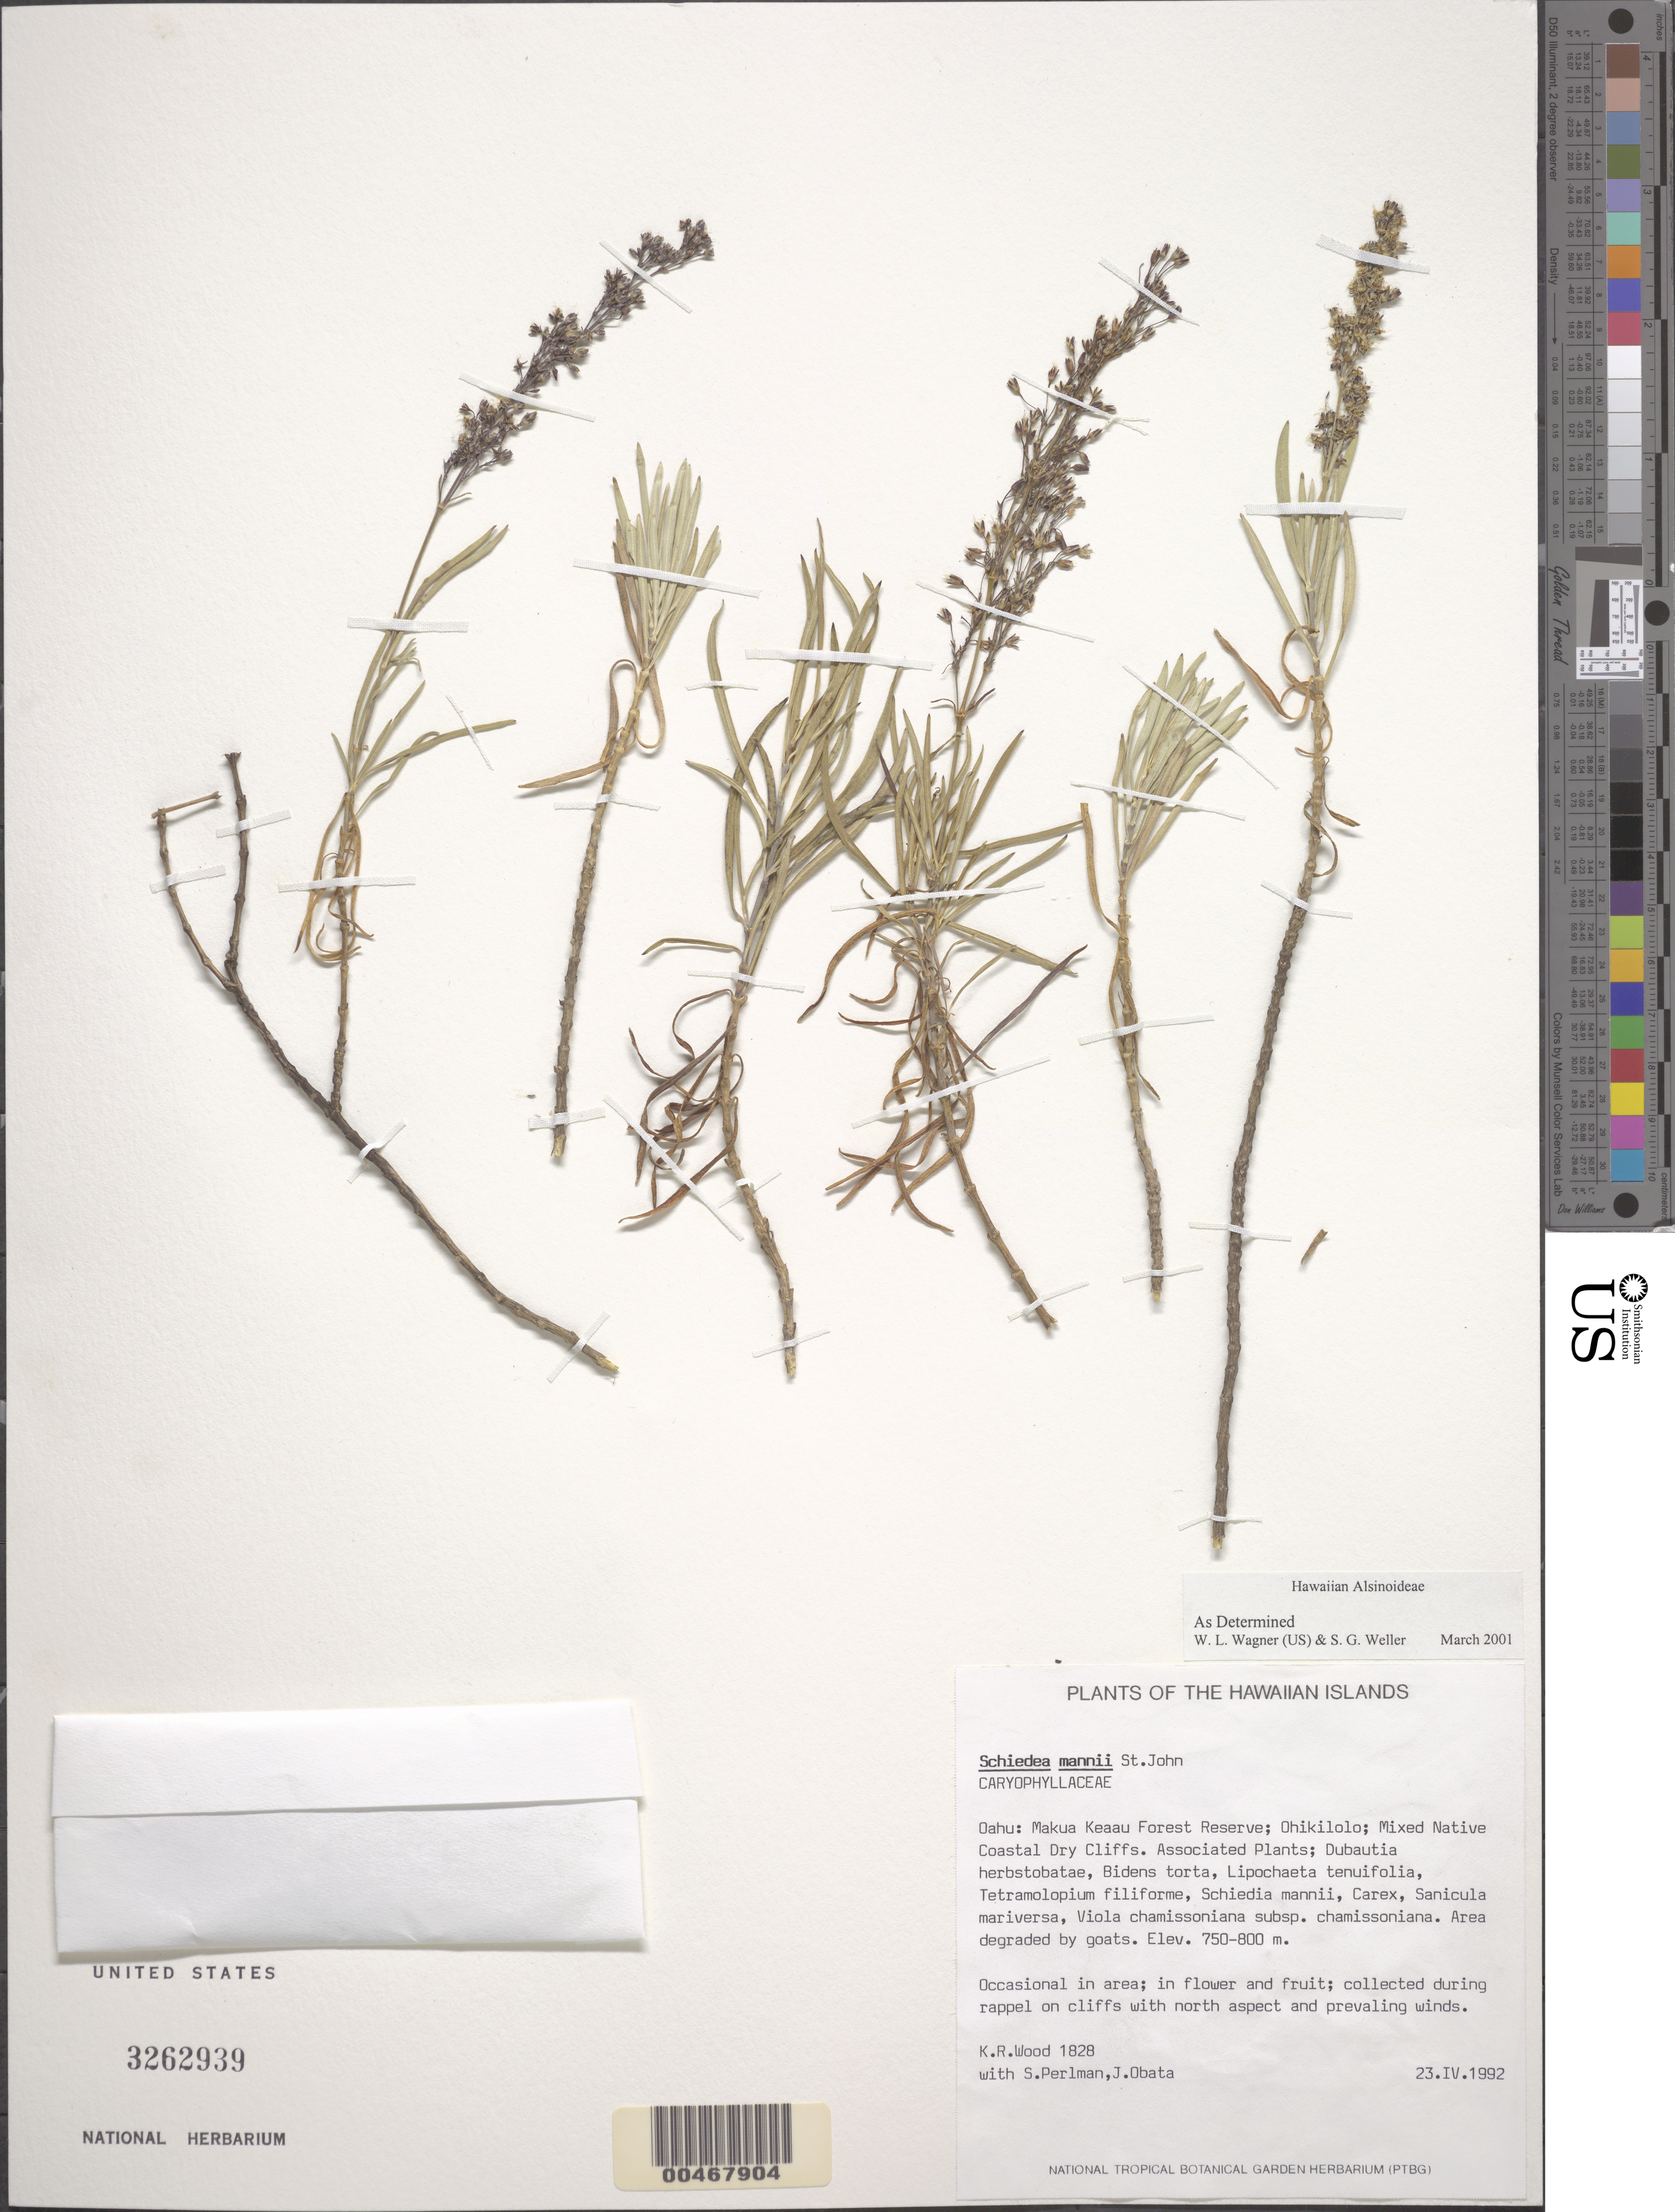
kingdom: Plantae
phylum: Tracheophyta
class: Magnoliopsida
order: Caryophyllales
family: Caryophyllaceae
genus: Schiedea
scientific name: Schiedea mannii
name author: H. St. John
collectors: K. R. Wood, S. P. Perlman & J. Obata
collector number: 1828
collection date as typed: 23 Apr 1992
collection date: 1992-04-23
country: United States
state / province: Hawaii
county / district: Honolulu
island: Oahu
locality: Makua Keaau Forest Reserve, Ohikilolo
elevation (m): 750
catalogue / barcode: US 3262939